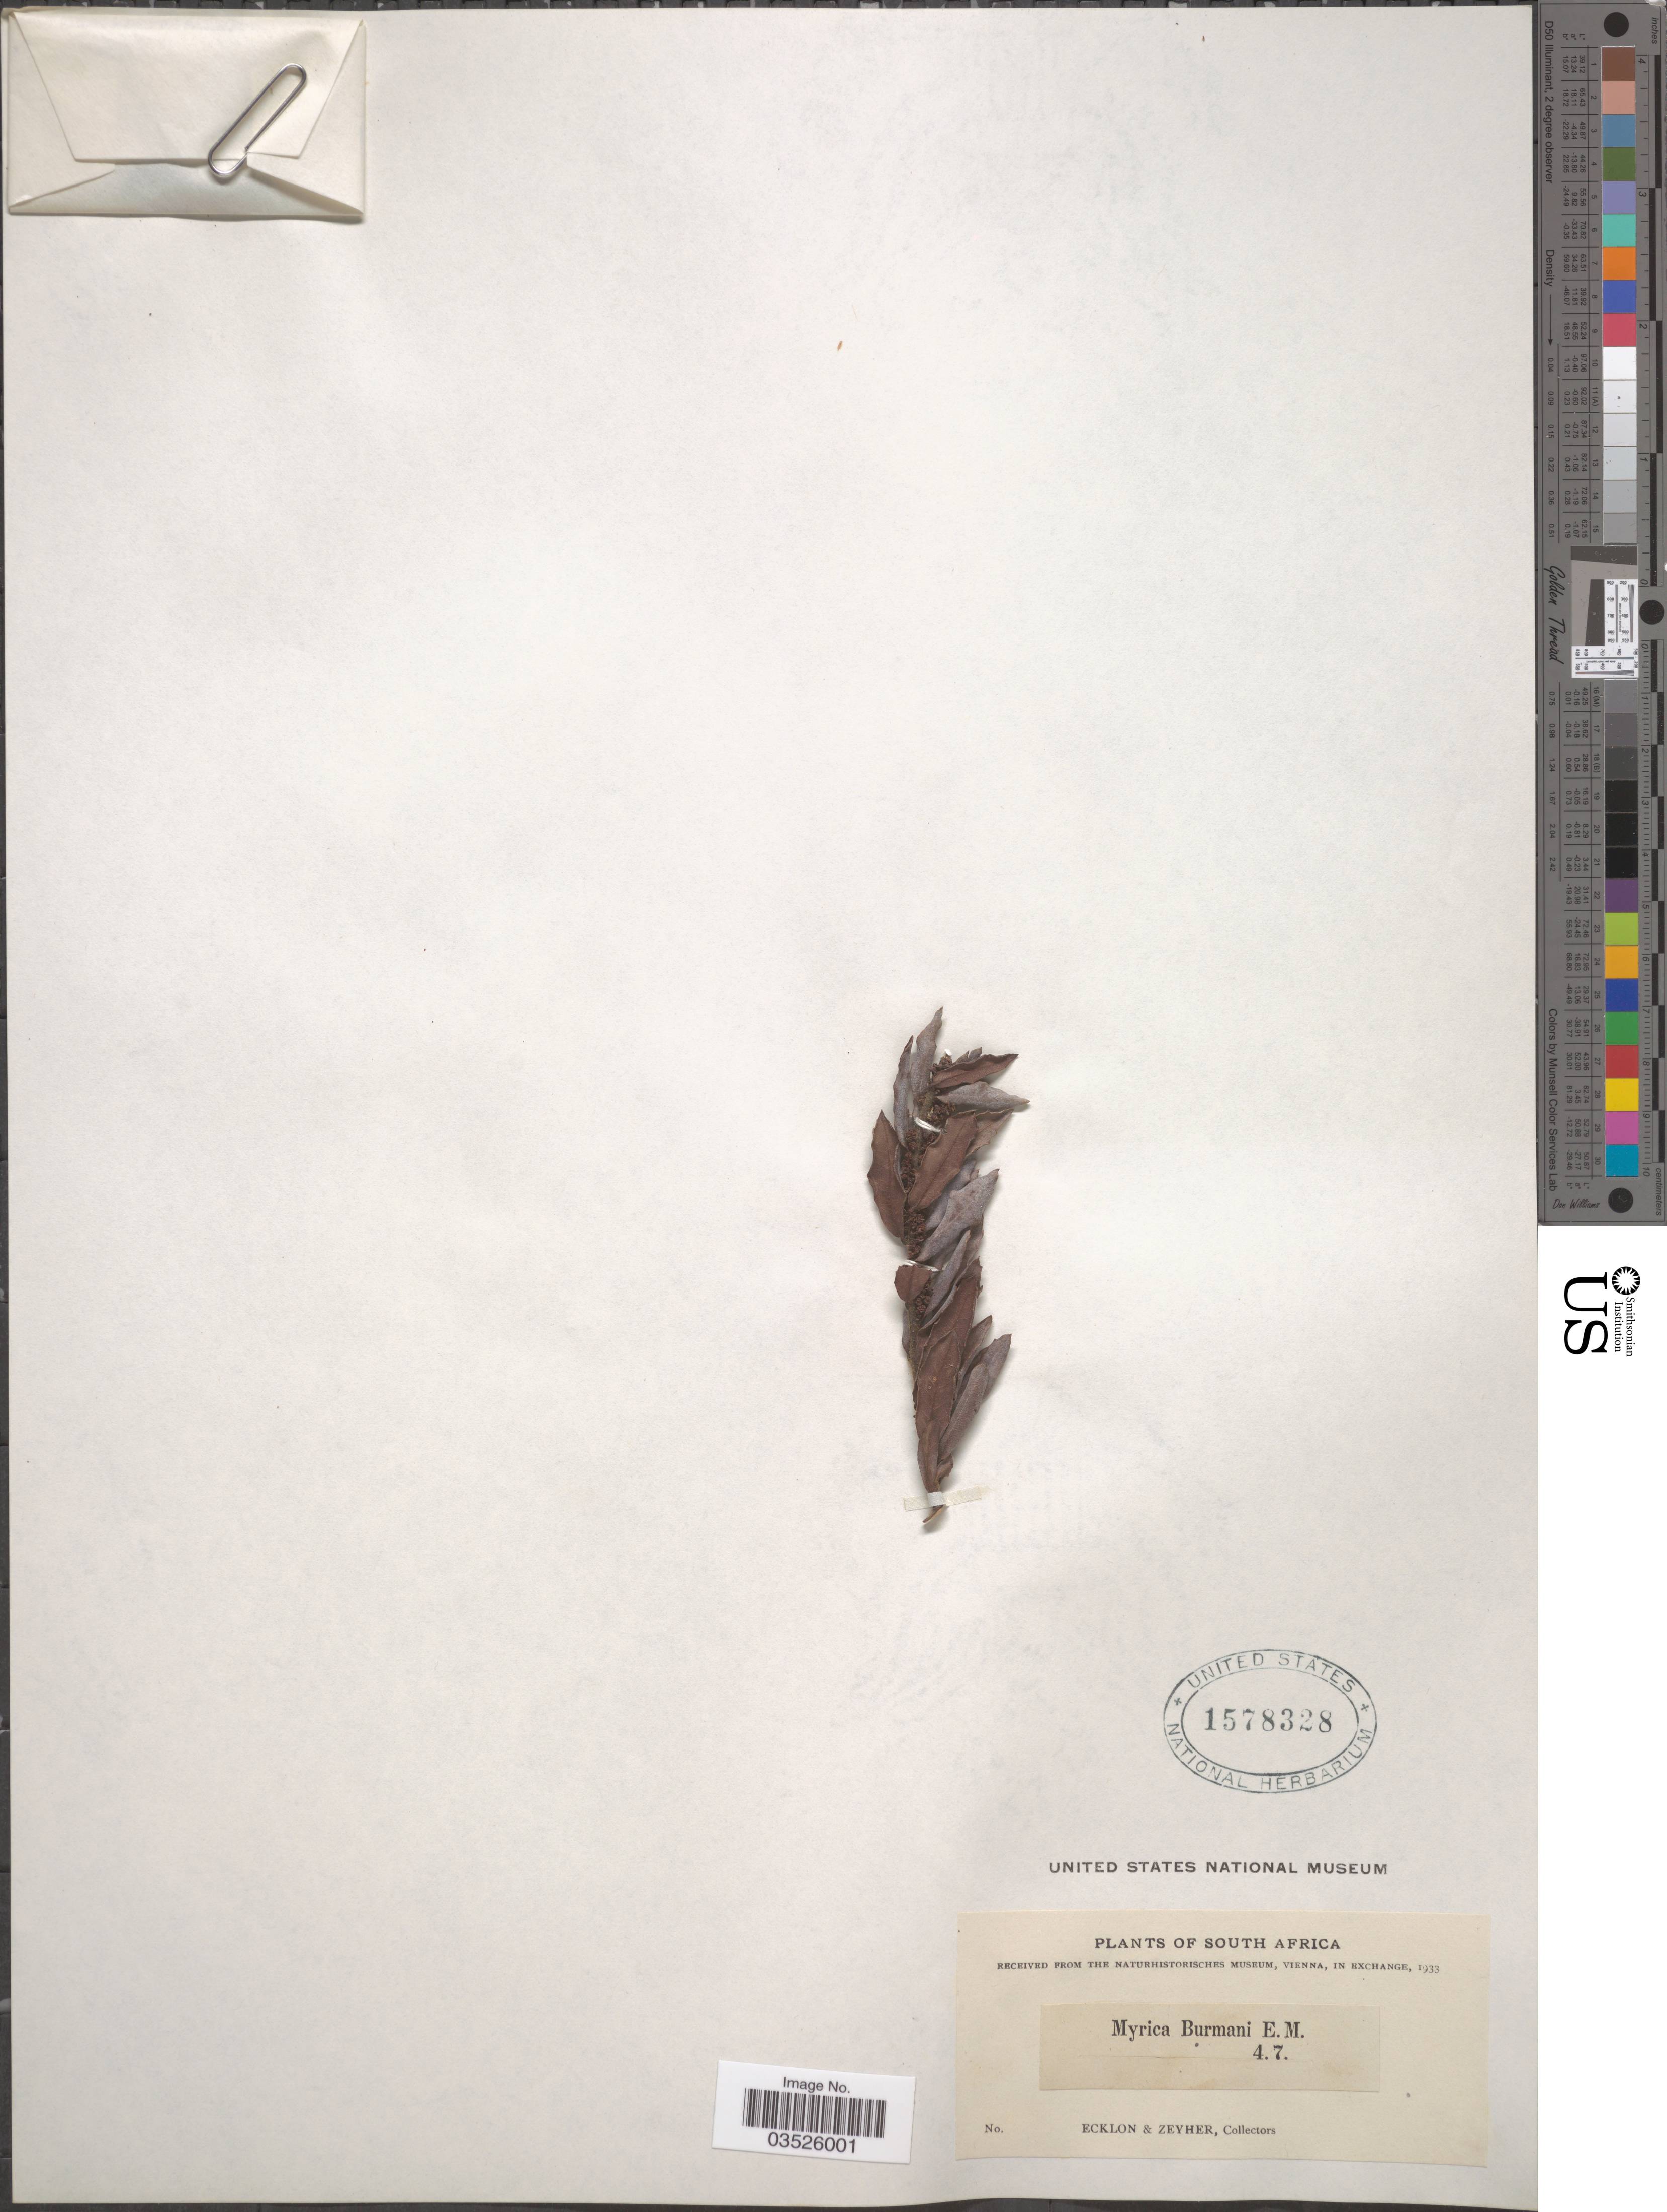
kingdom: Plantae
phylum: Tracheophyta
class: Magnoliopsida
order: Fagales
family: Myricaceae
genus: Morella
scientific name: Morella humilis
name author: (Cham. & Schltdl.) Killick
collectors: -. Ecklon & -. Zeyher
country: South Africa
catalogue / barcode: US 1578328